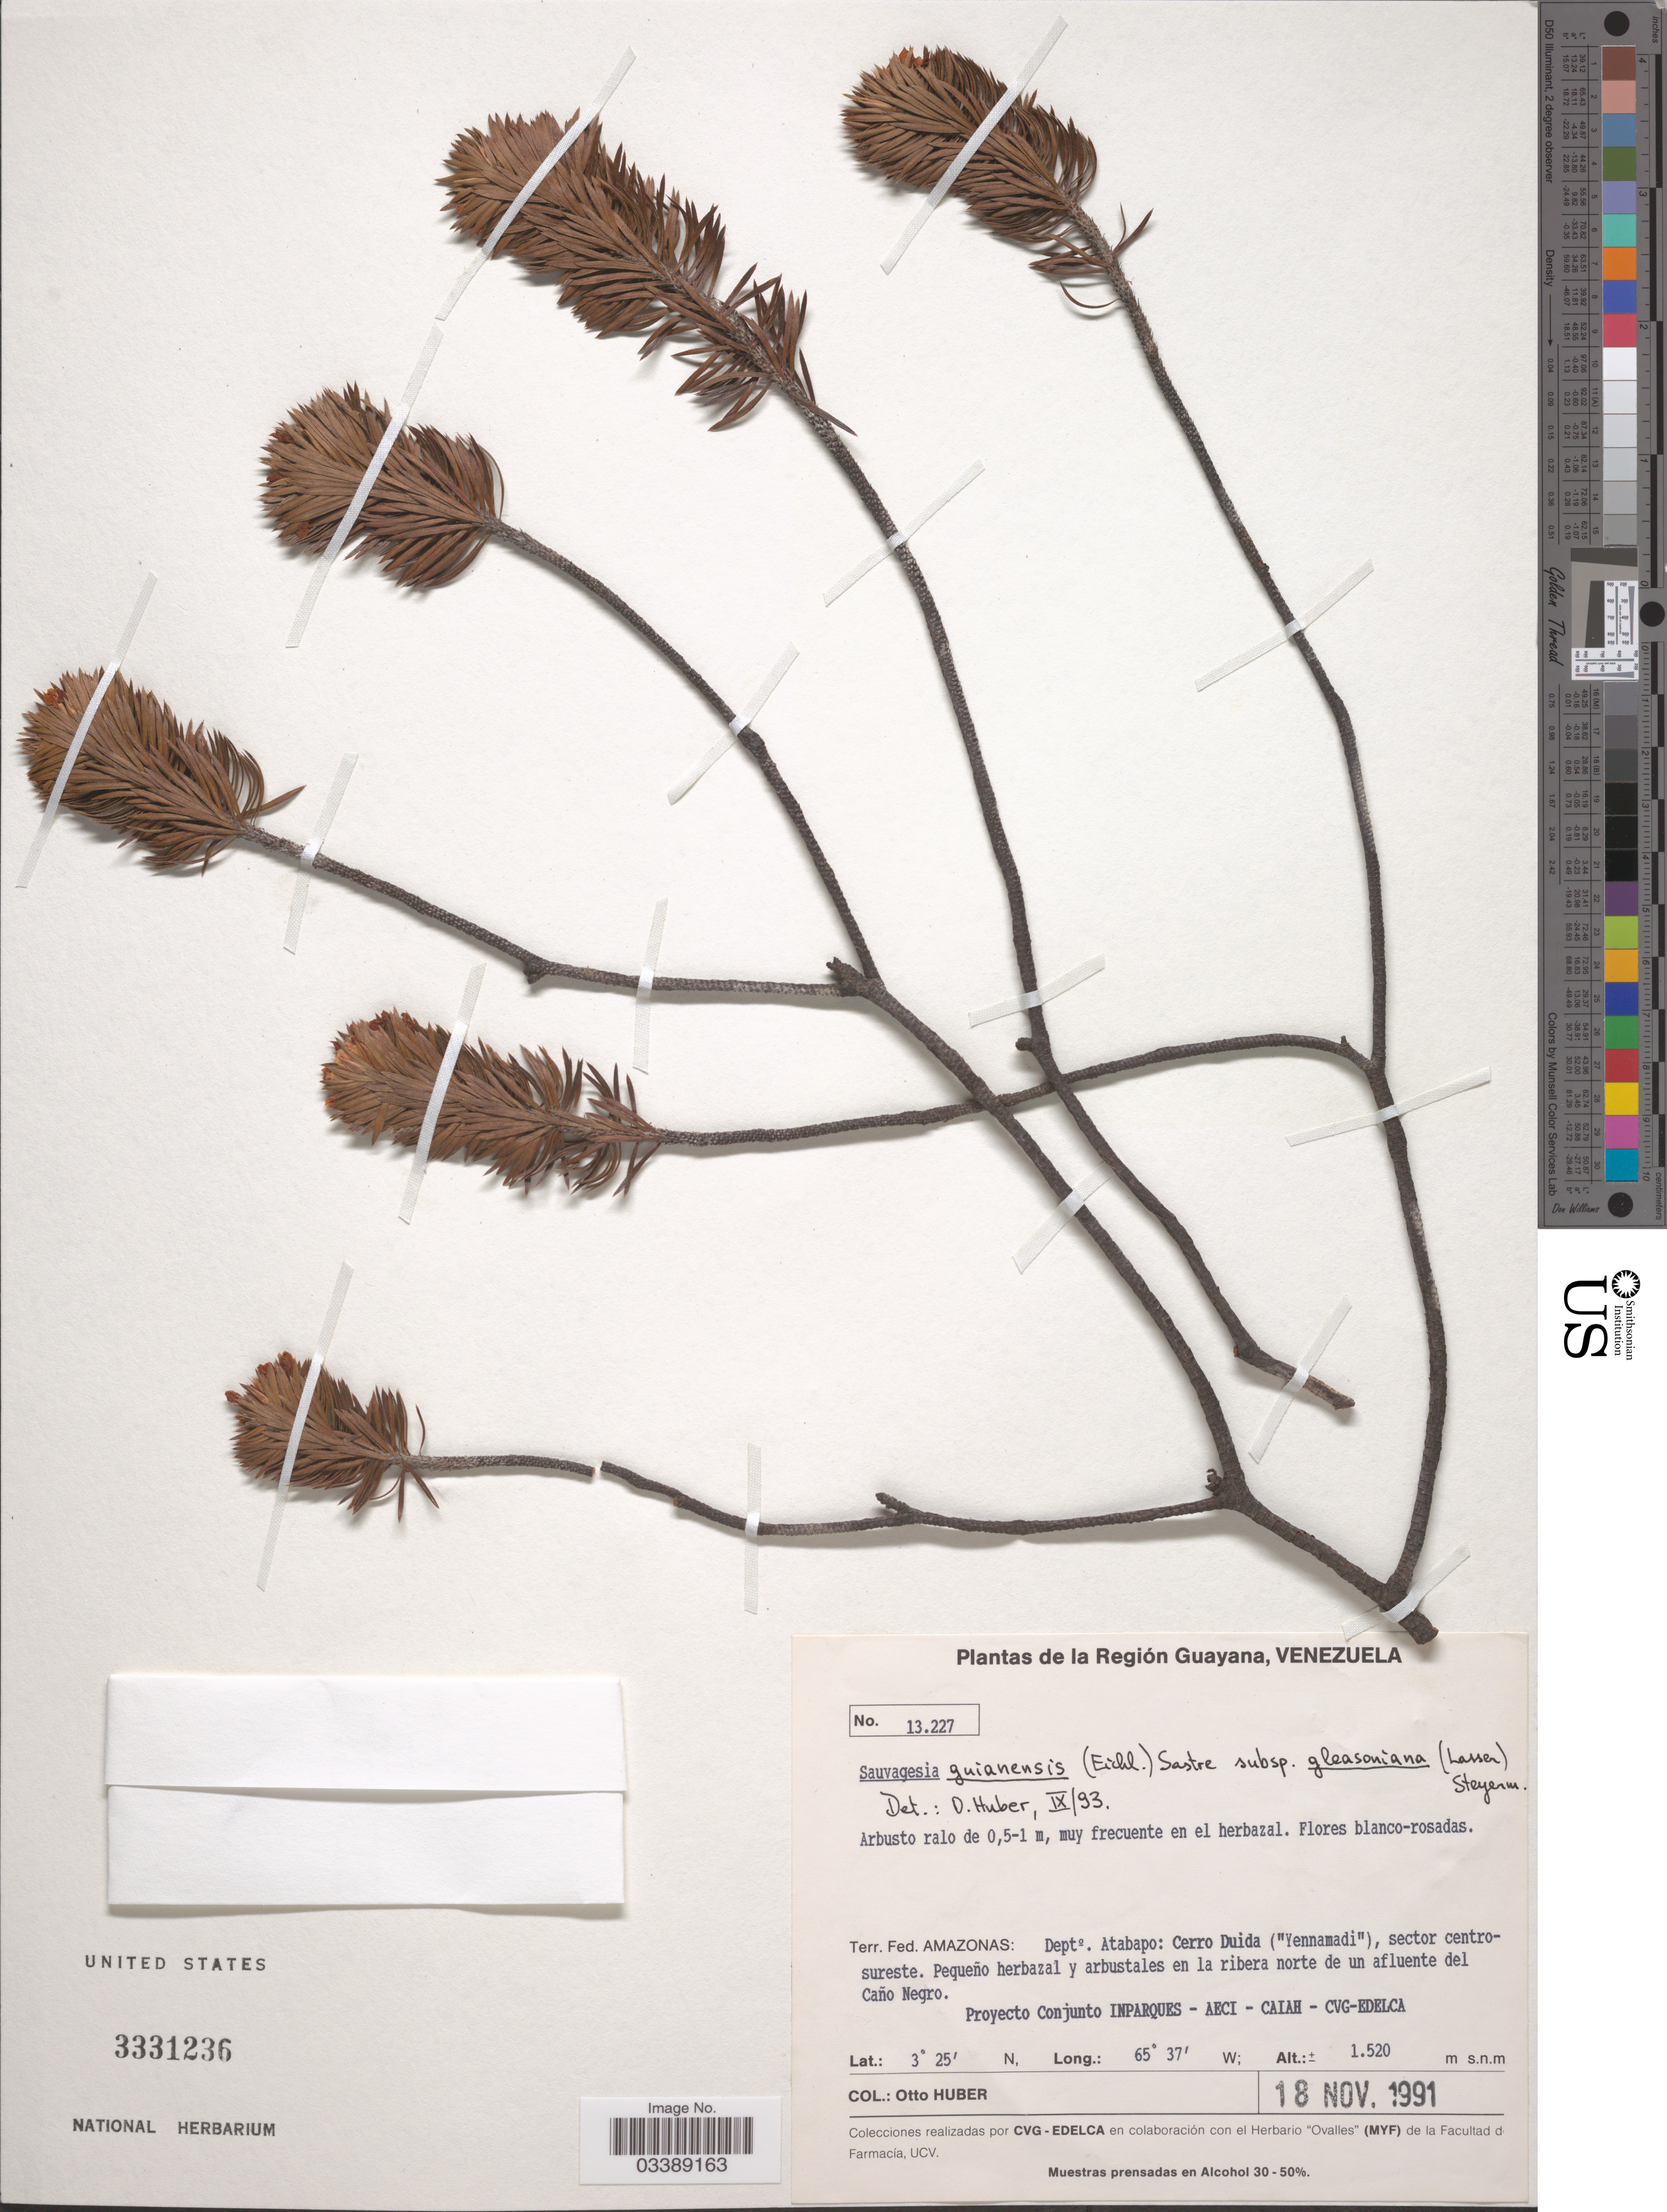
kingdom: Plantae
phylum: Tracheophyta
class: Magnoliopsida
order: Malpighiales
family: Ochnaceae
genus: Sauvagesia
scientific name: Sauvagesia guianensis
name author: (Eichler) Sastre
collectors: O. Huber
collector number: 13227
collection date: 1991-11-18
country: Venezuela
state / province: Amazonas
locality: La Región Guayana. Terr. Fed. Amazonas; Deptº. Atabapo: Cerro Duida ("Yennamadi"), sector centrosureste. En la ribera norte de un afluente del Caño Negro.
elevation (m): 1520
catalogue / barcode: US 3331236